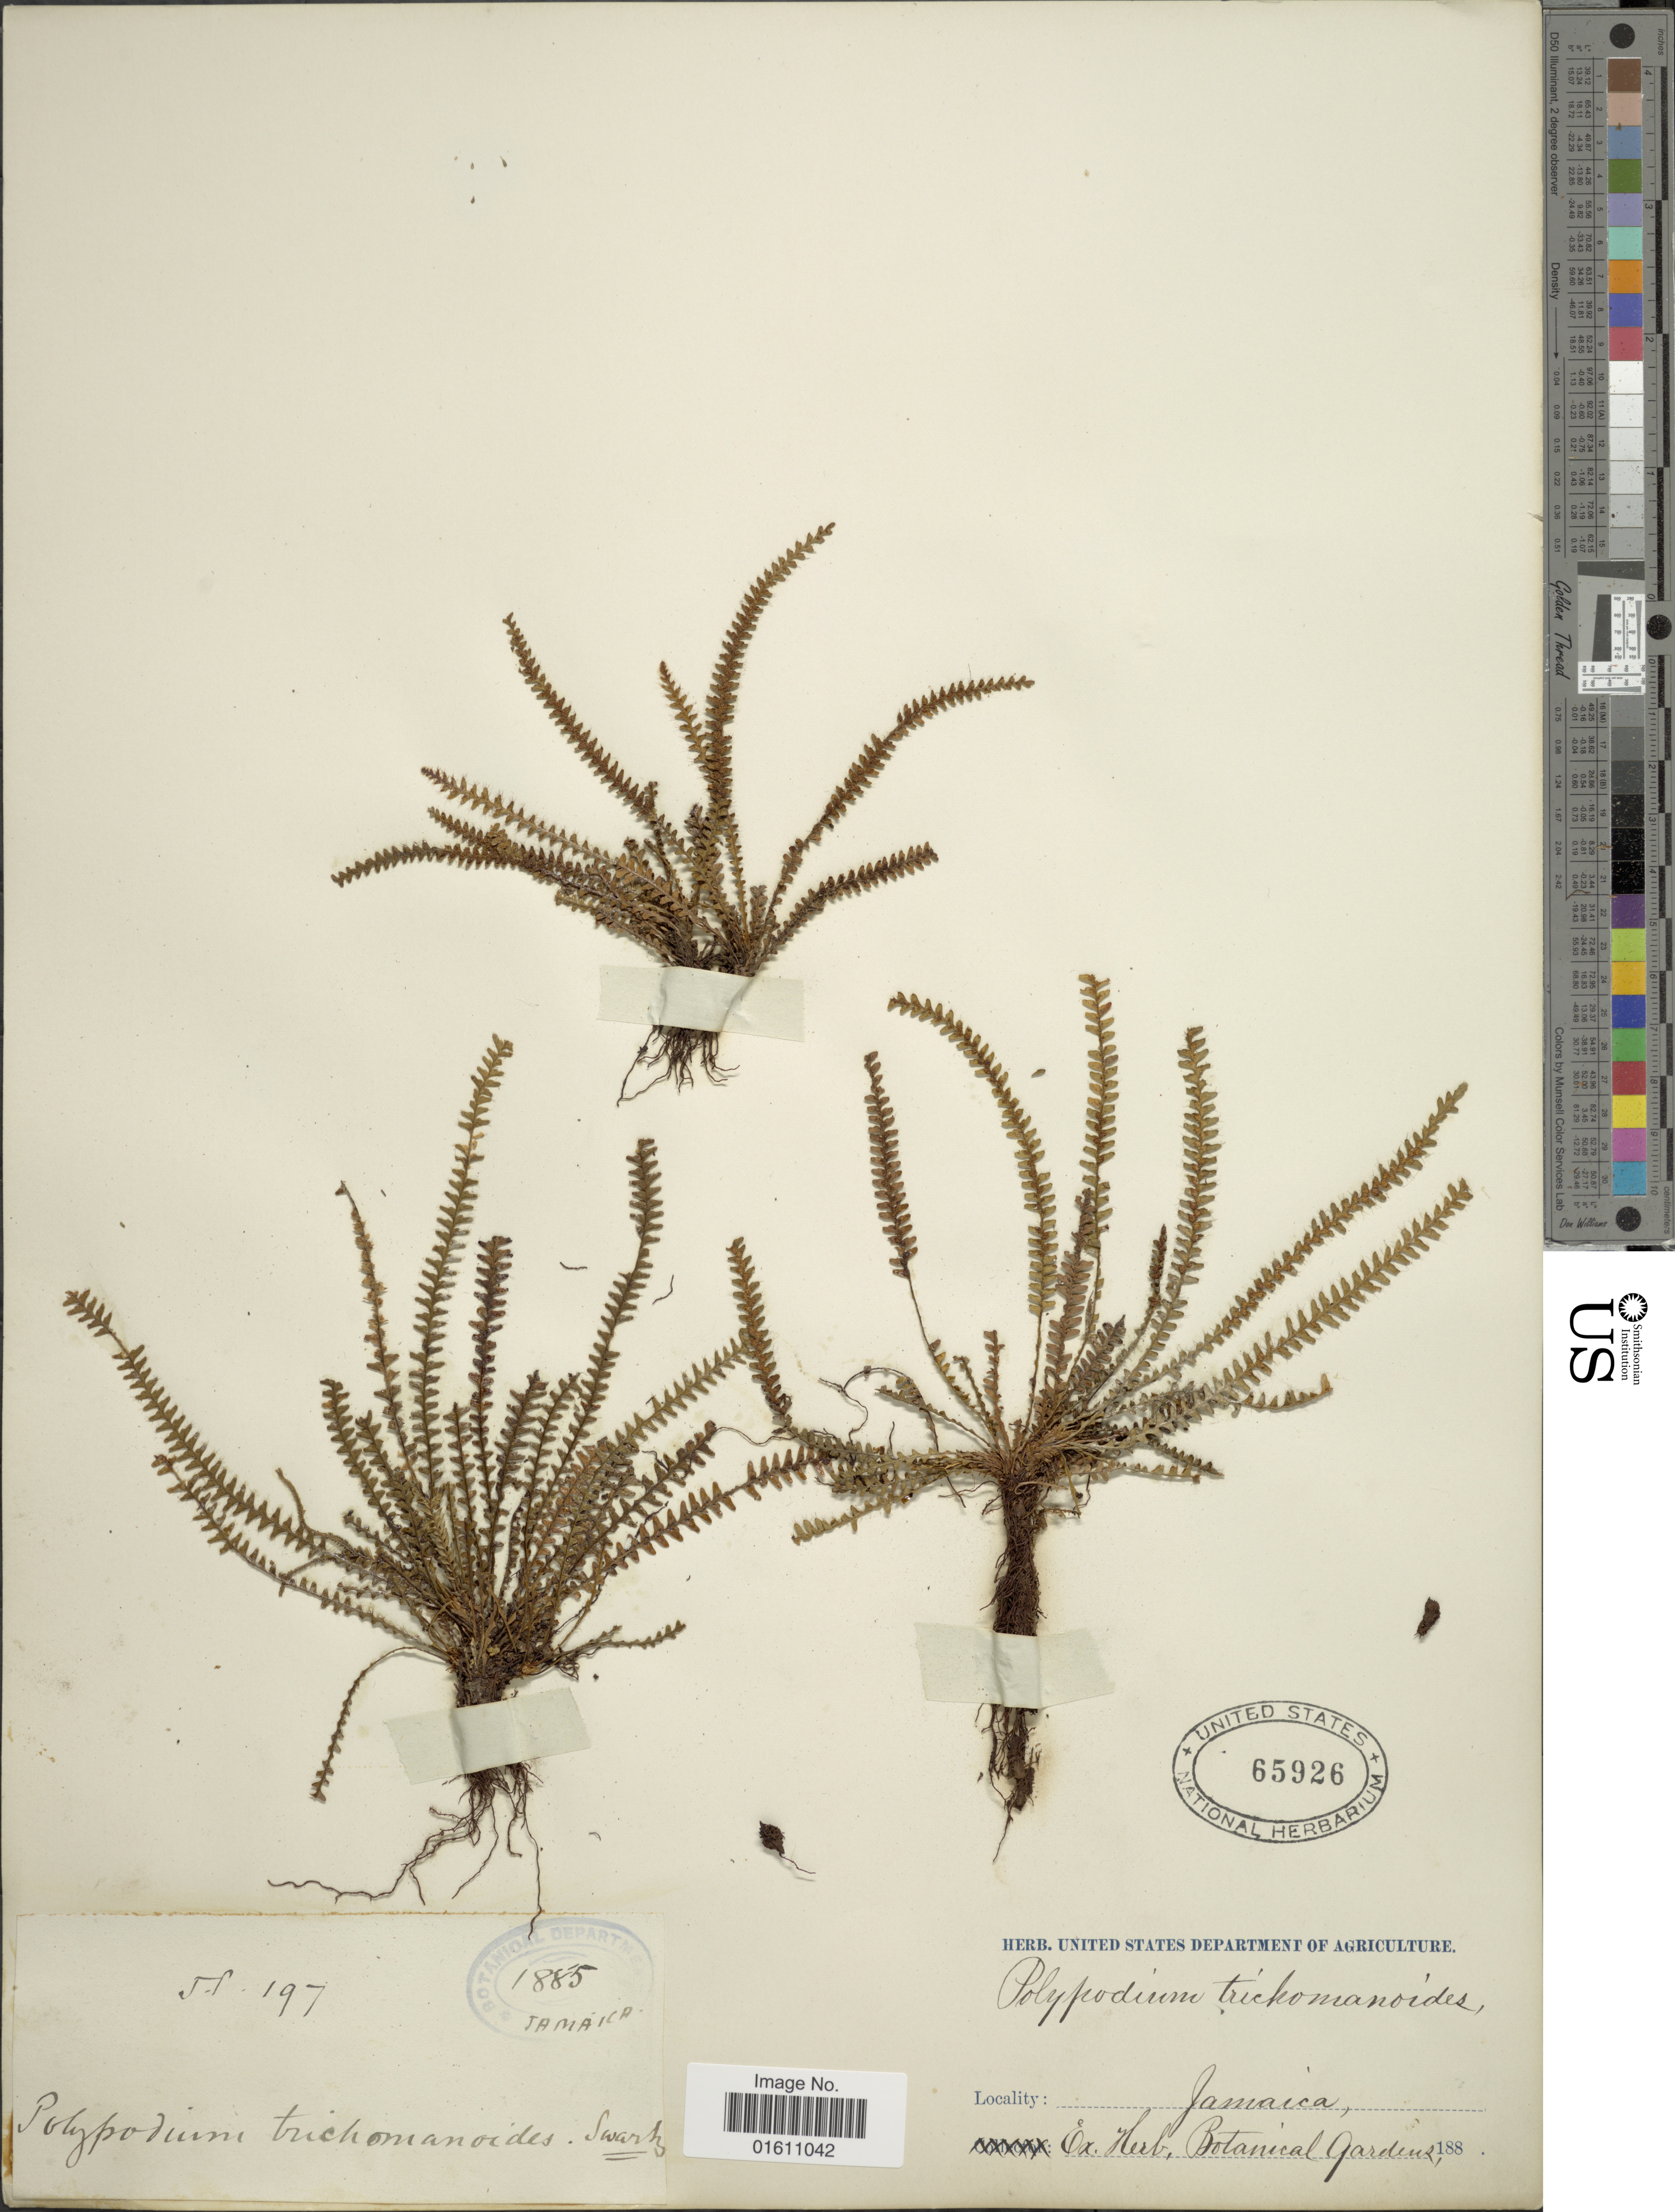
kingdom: Plantae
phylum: Tracheophyta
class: Polypodiopsida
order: Polypodiales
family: Polypodiaceae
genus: Moranopteris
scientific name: Moranopteris trichomanoides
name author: (Sw.) R. Y. Hirai & J. Prado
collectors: T. P.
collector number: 197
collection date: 1885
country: Jamaica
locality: Ex herb. Botanical Garden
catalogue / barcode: US 65926